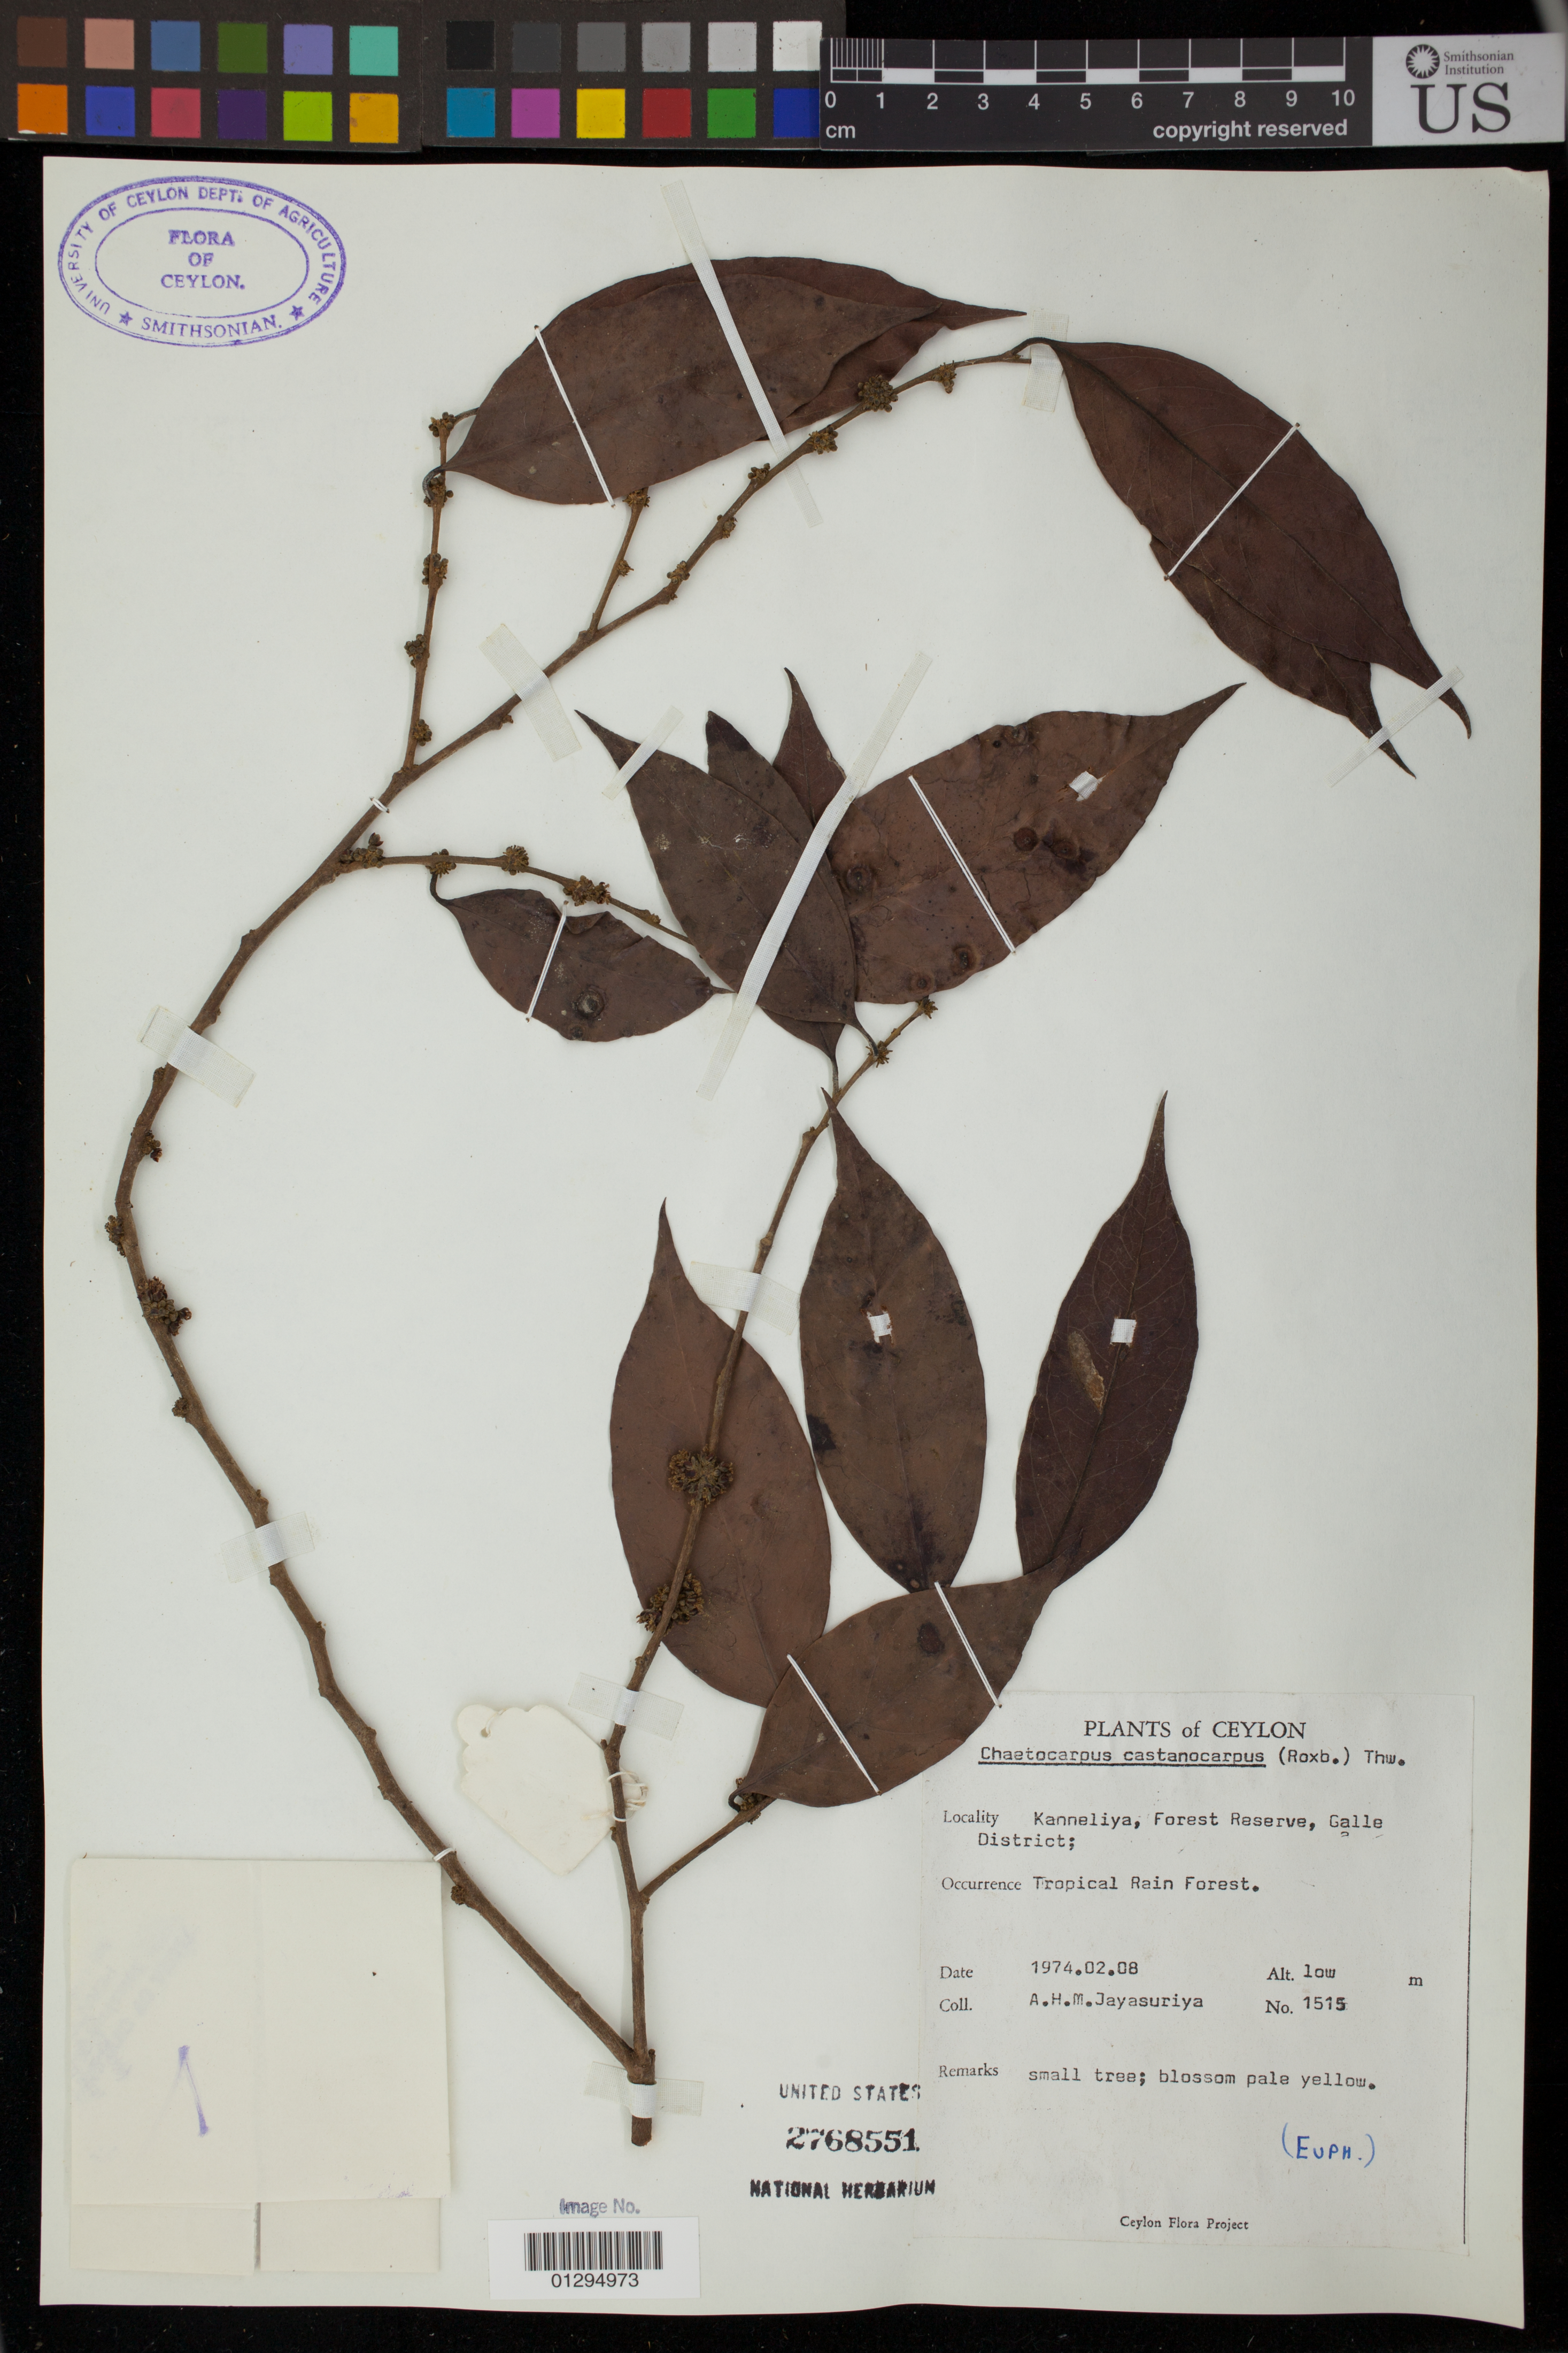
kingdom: Plantae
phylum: Tracheophyta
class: Magnoliopsida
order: Malpighiales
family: Peraceae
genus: Chaetocarpus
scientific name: Chaetocarpus castanocarpus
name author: (Roxb.) Thwaites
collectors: A. H. Jayasuriya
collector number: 1515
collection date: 1974-02-08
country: Sri Lanka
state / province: Southern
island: Ceylon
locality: Kanneliya, Forest Reserve, Galle District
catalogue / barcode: US 2768551